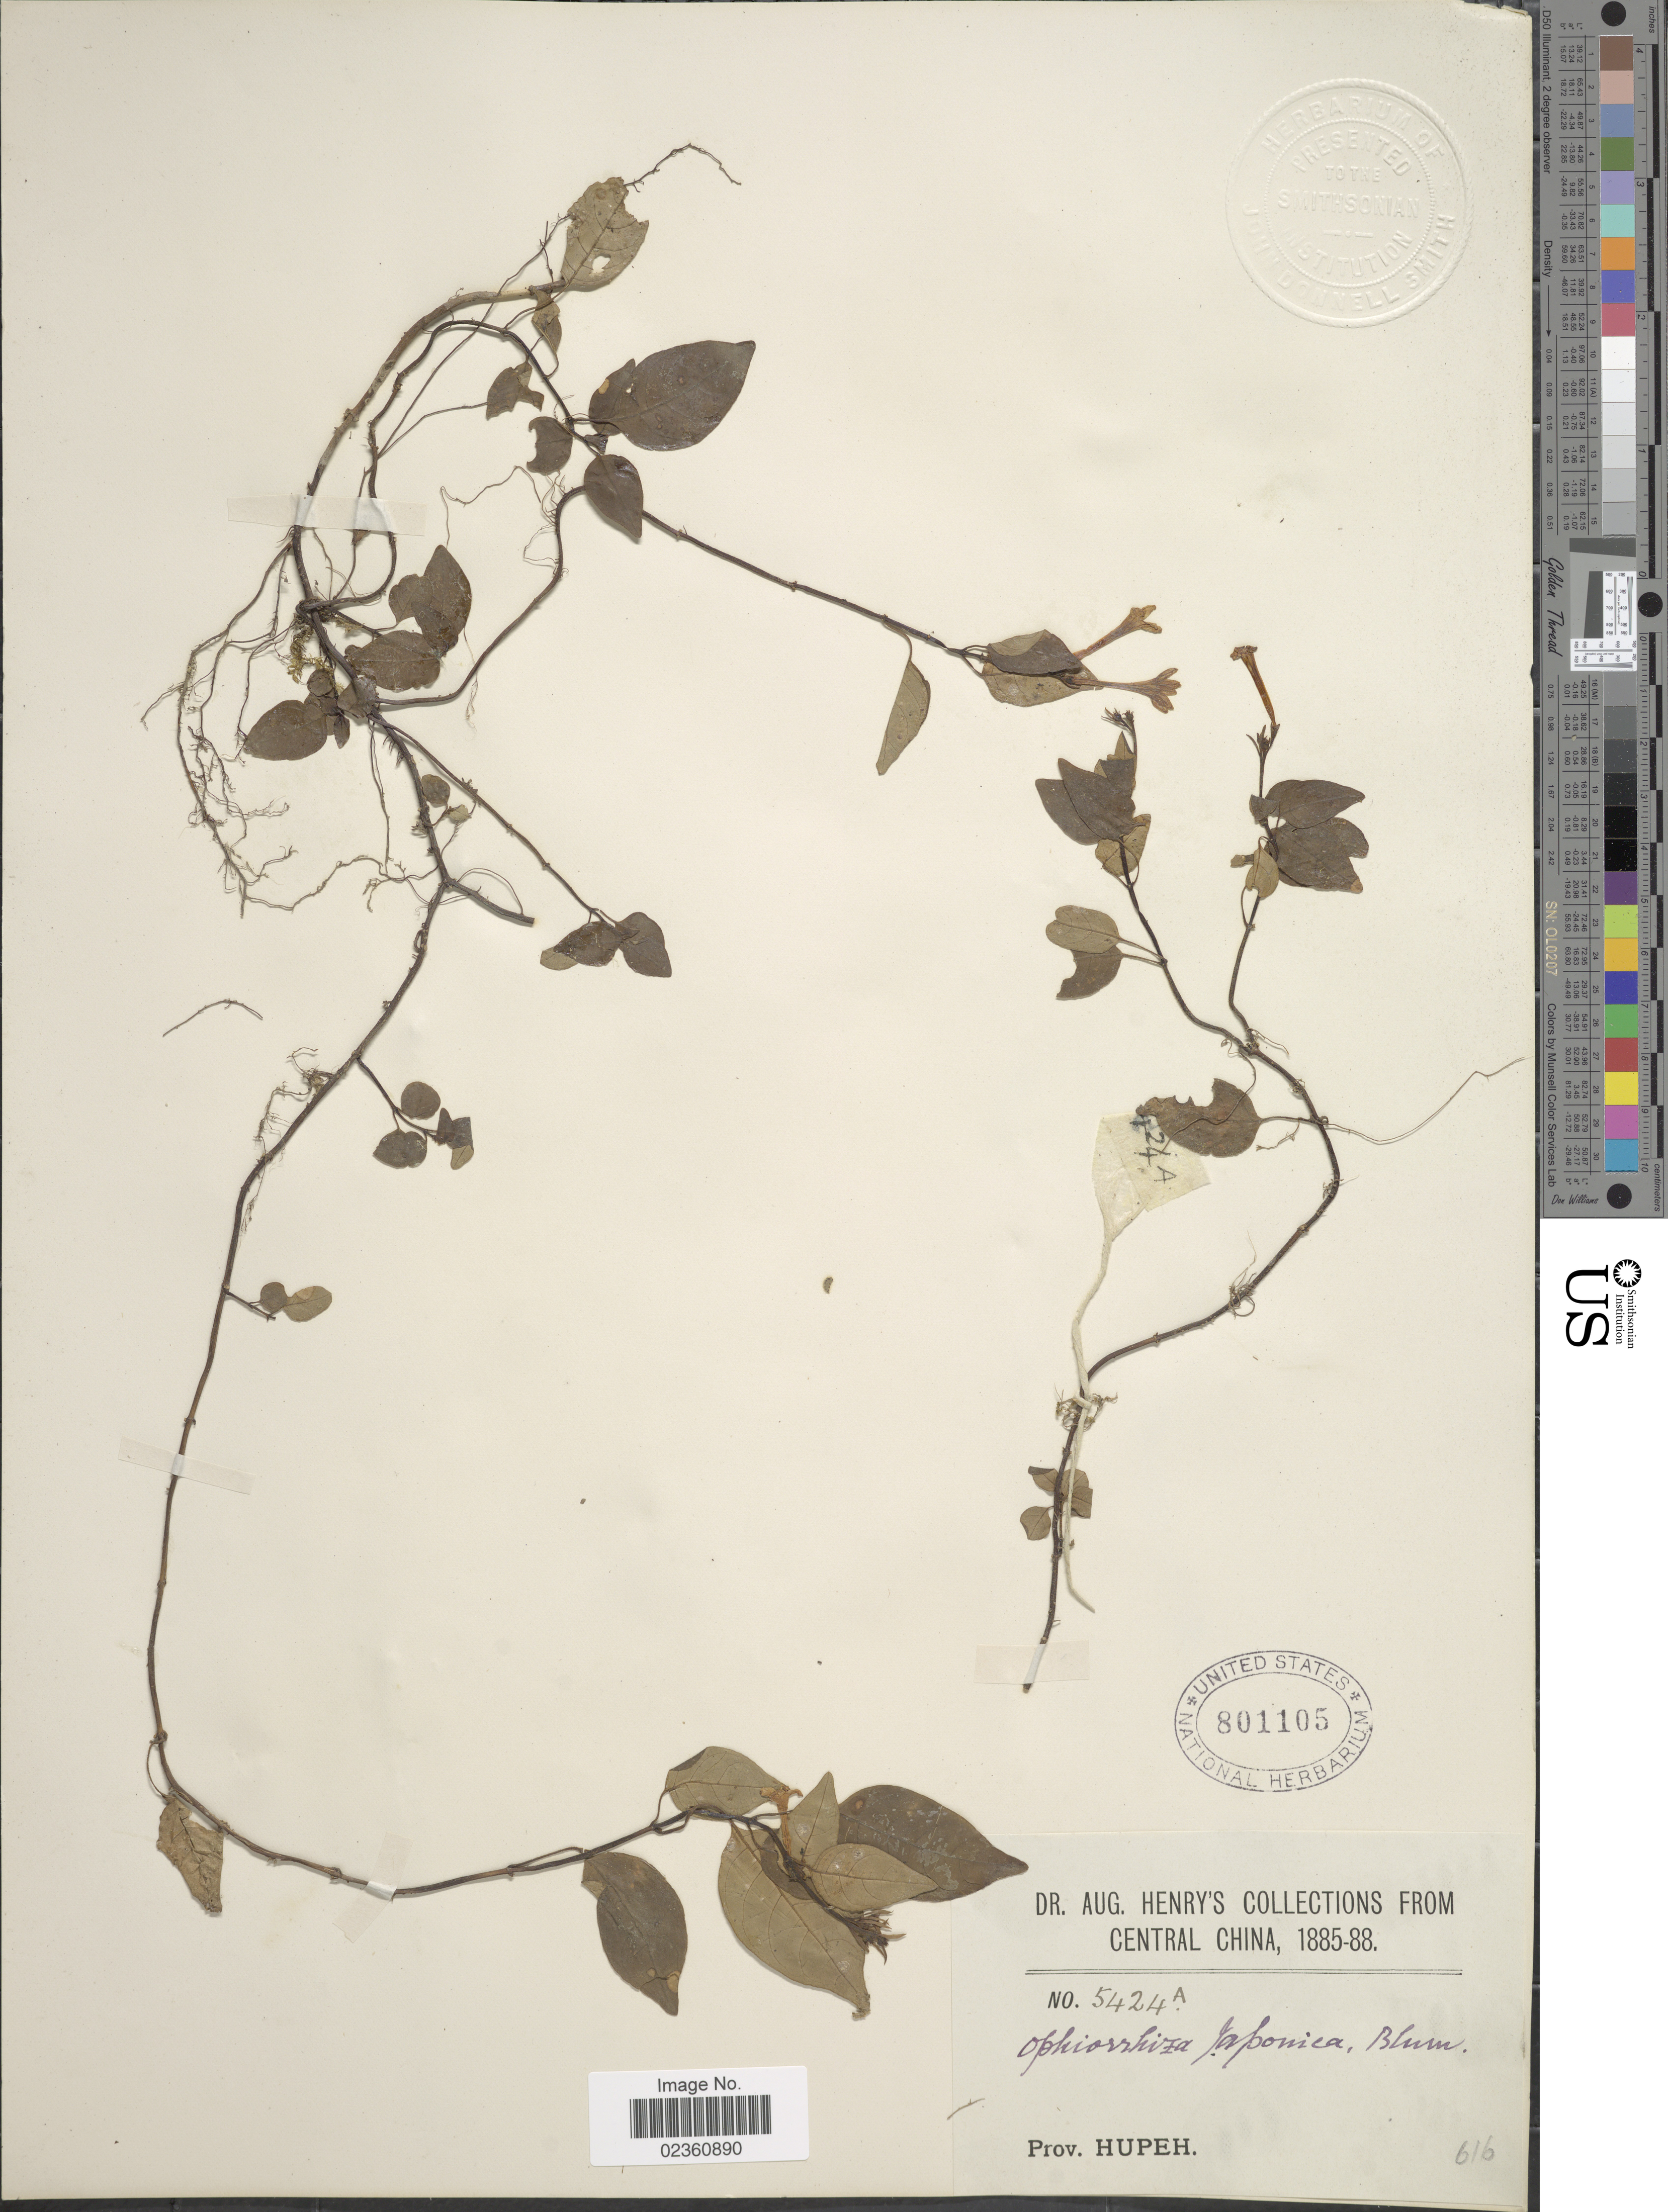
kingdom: Plantae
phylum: Tracheophyta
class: Magnoliopsida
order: Gentianales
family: Rubiaceae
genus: Ophiorrhiza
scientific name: Ophiorrhiza japonica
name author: Blume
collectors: A. Henry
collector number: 5424 A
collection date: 1885/1888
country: China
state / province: Hubei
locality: Prov. Hupeh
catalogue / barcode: US 801105